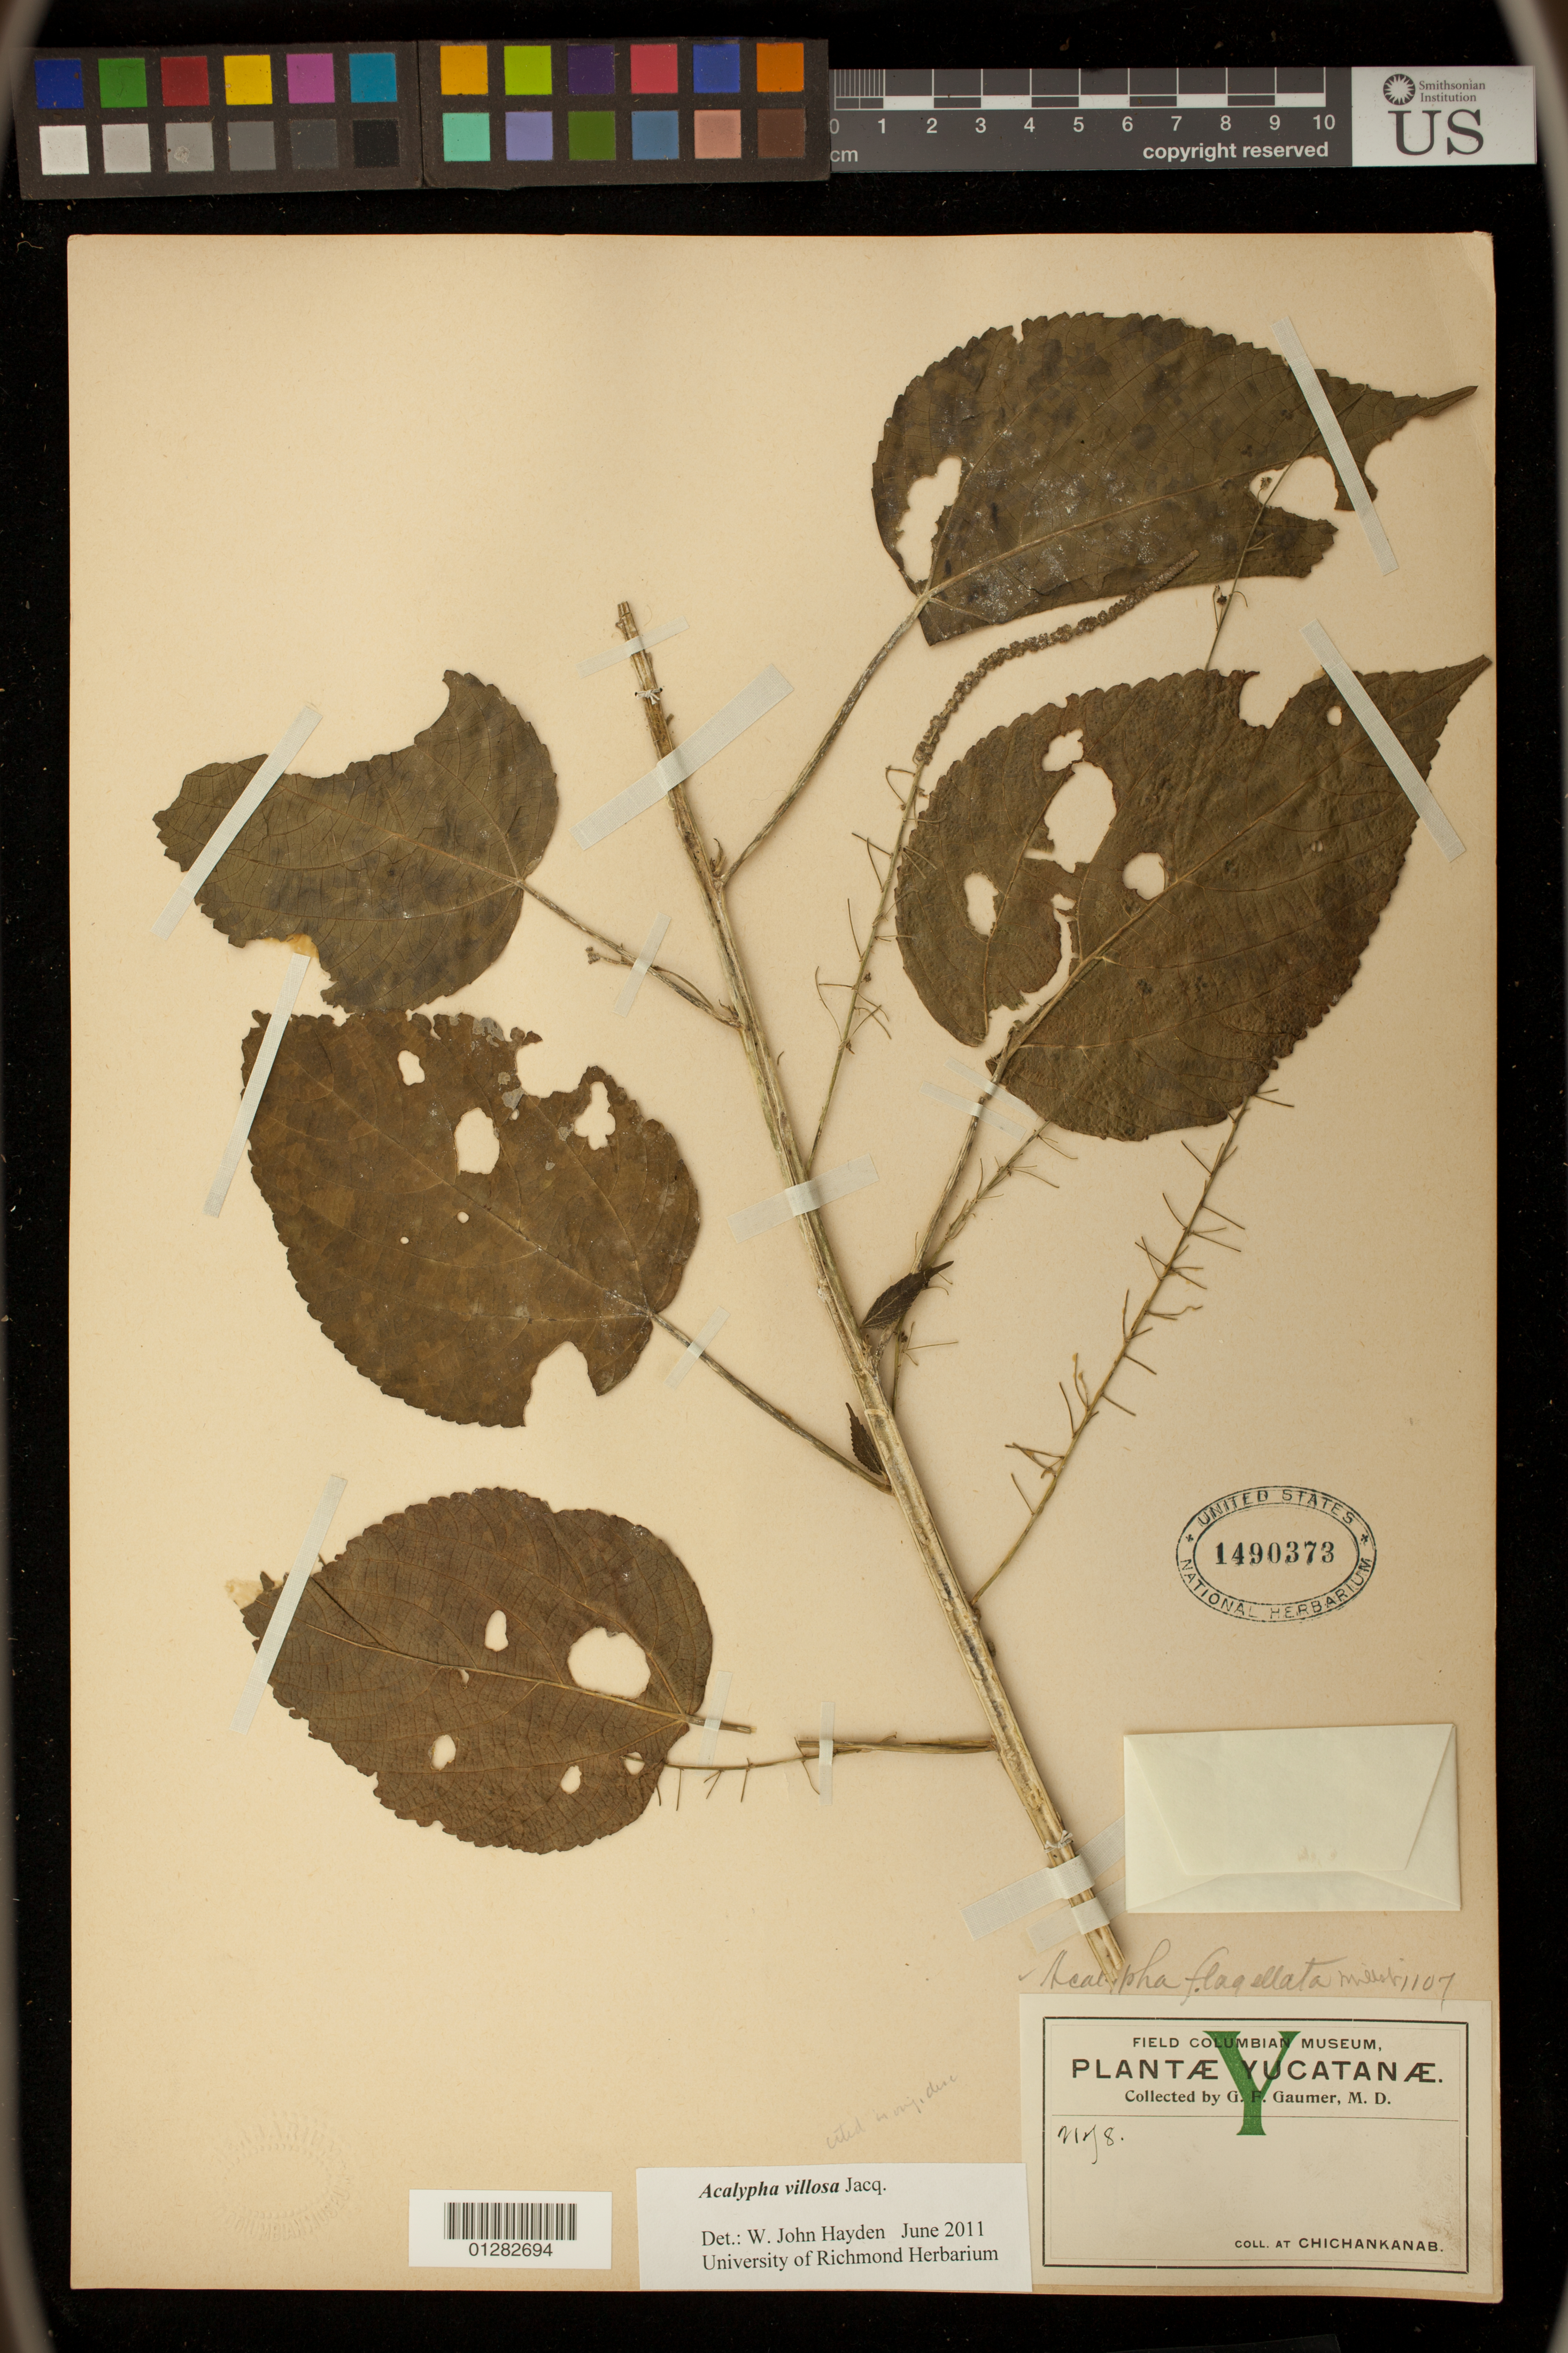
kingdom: Plantae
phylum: Tracheophyta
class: Magnoliopsida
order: Malpighiales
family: Euphorbiaceae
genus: Acalypha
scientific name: Acalypha villosa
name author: Jacq.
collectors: R. McVaugh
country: Mexico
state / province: Quintana Roo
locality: Chichankanab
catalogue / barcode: US 1490373